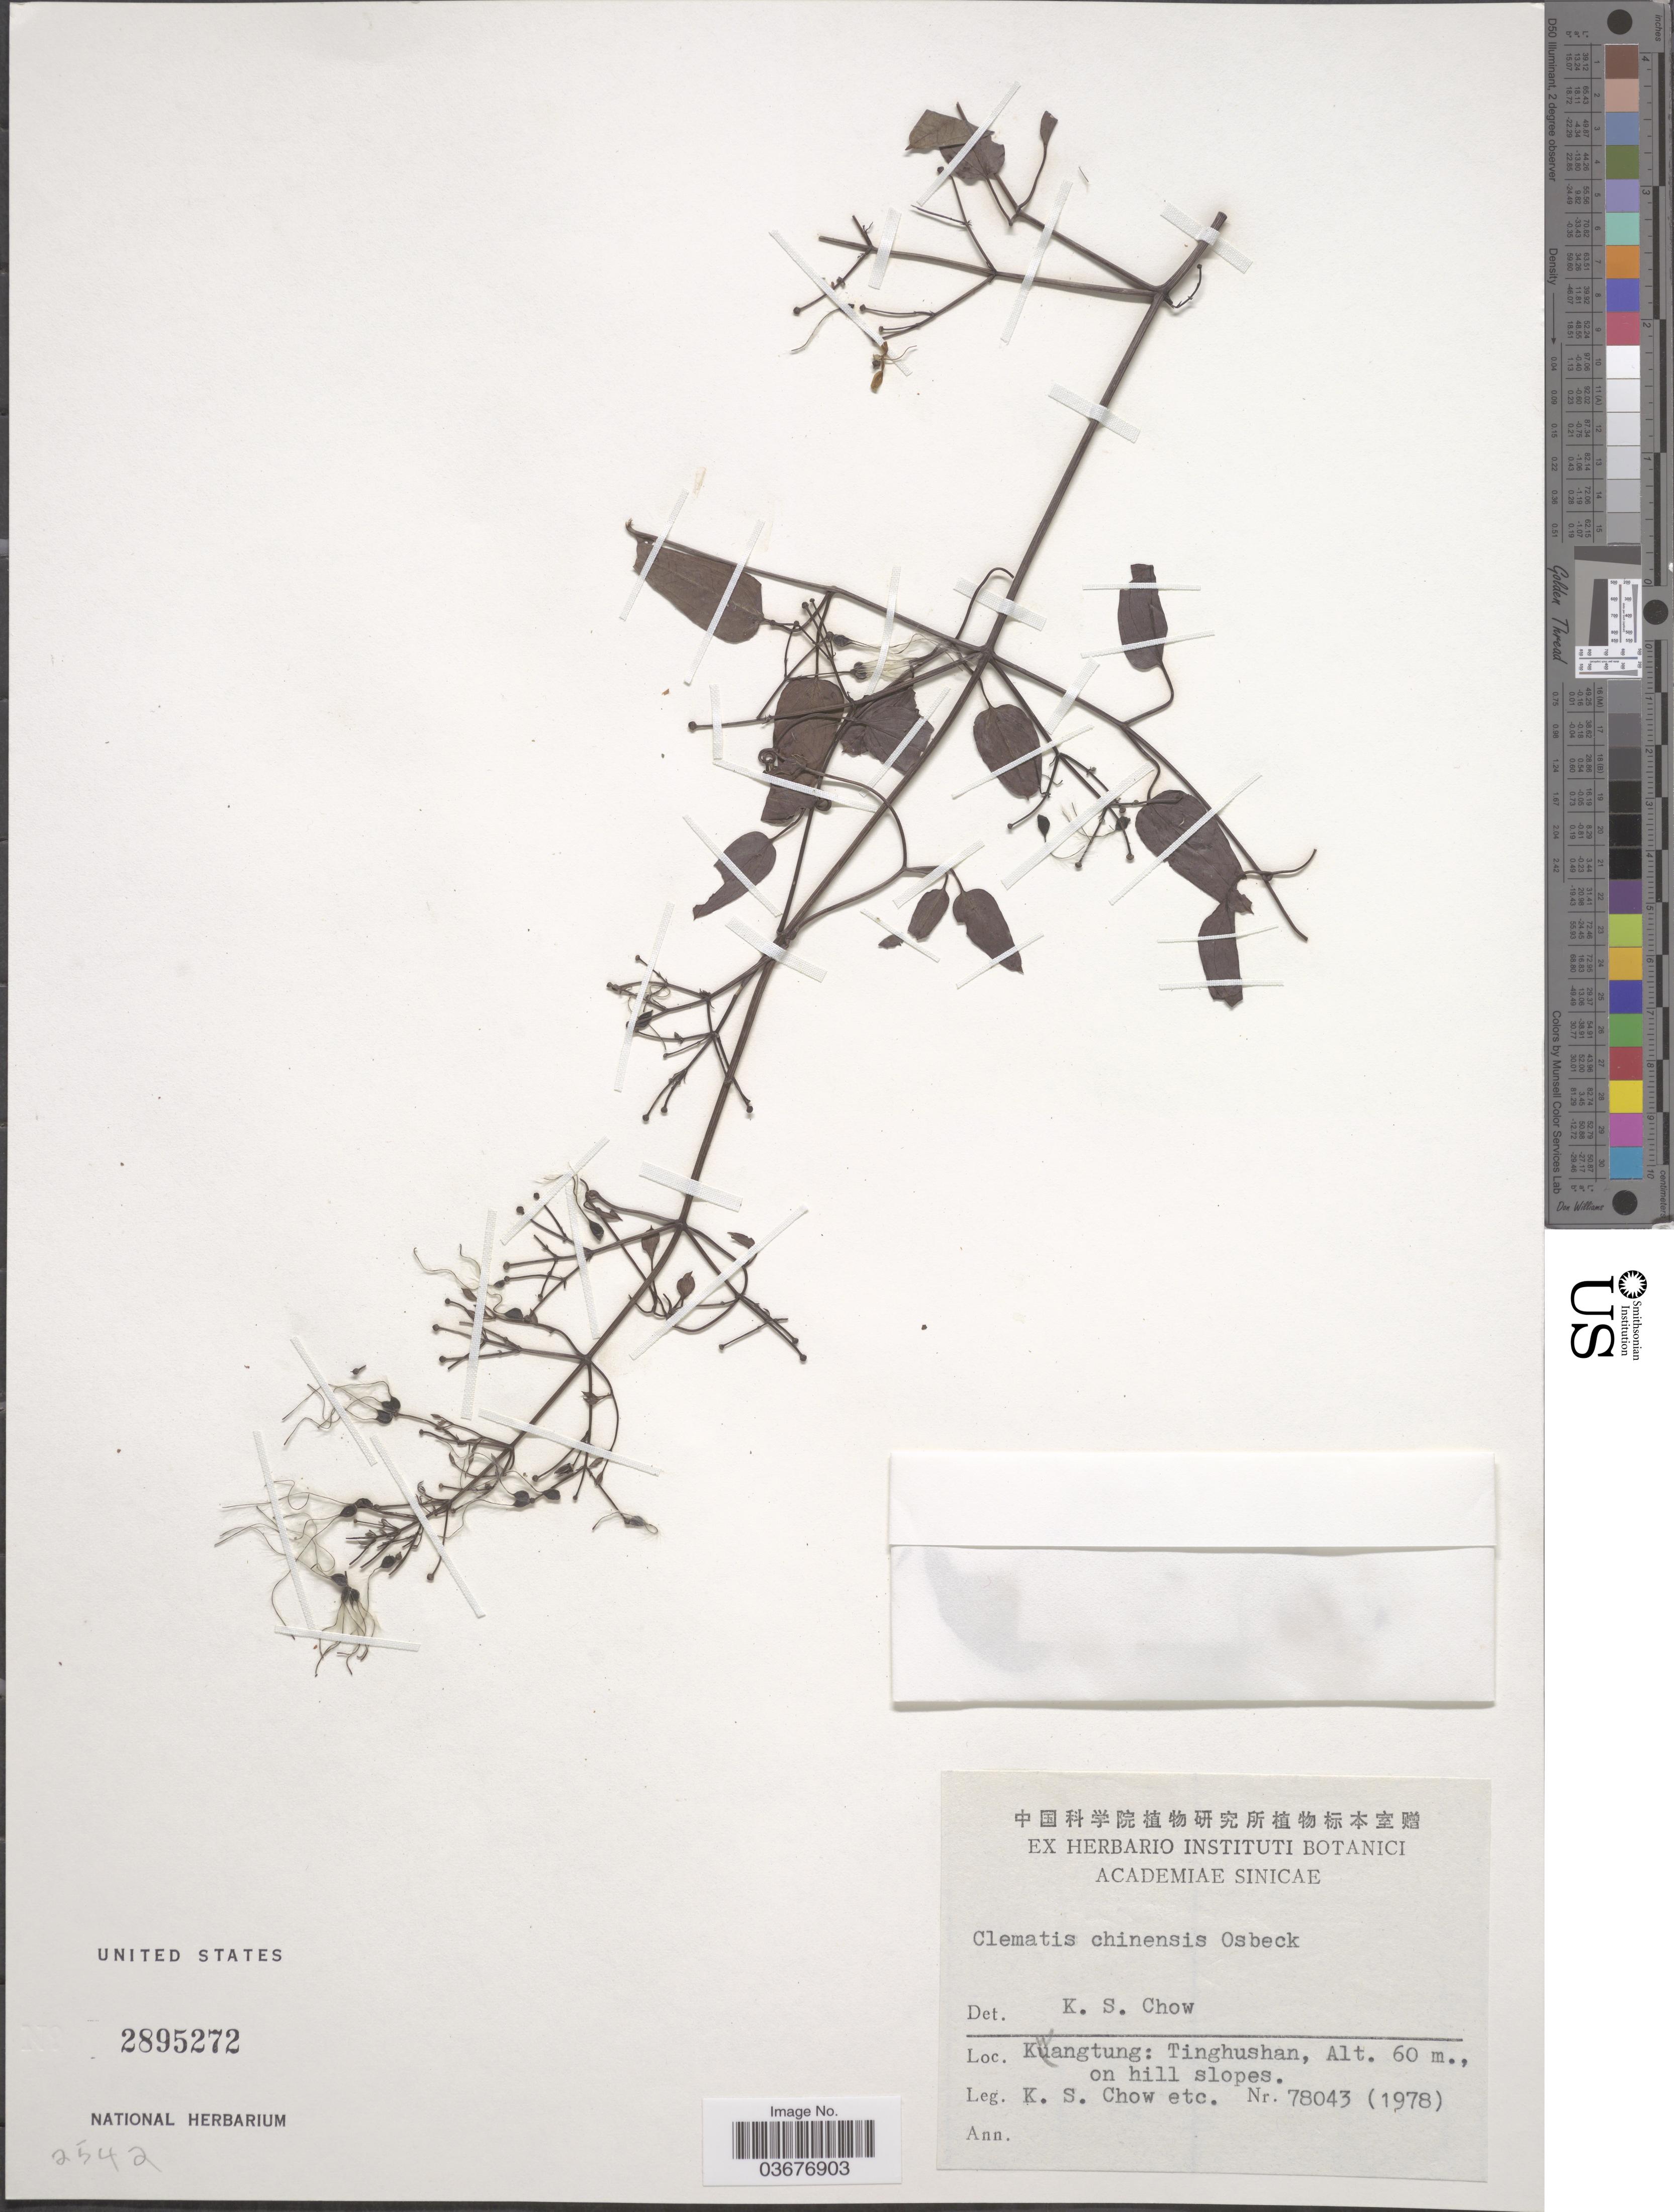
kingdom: Plantae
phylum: Tracheophyta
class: Magnoliopsida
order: Ranunculales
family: Ranunculaceae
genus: Clematis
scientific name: Clematis chinensis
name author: Retz.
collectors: K. S. Chow & et al.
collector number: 78043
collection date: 1978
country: China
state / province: Guangdong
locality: Kwangtung: Tinghushan.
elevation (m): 60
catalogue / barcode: US 2895272